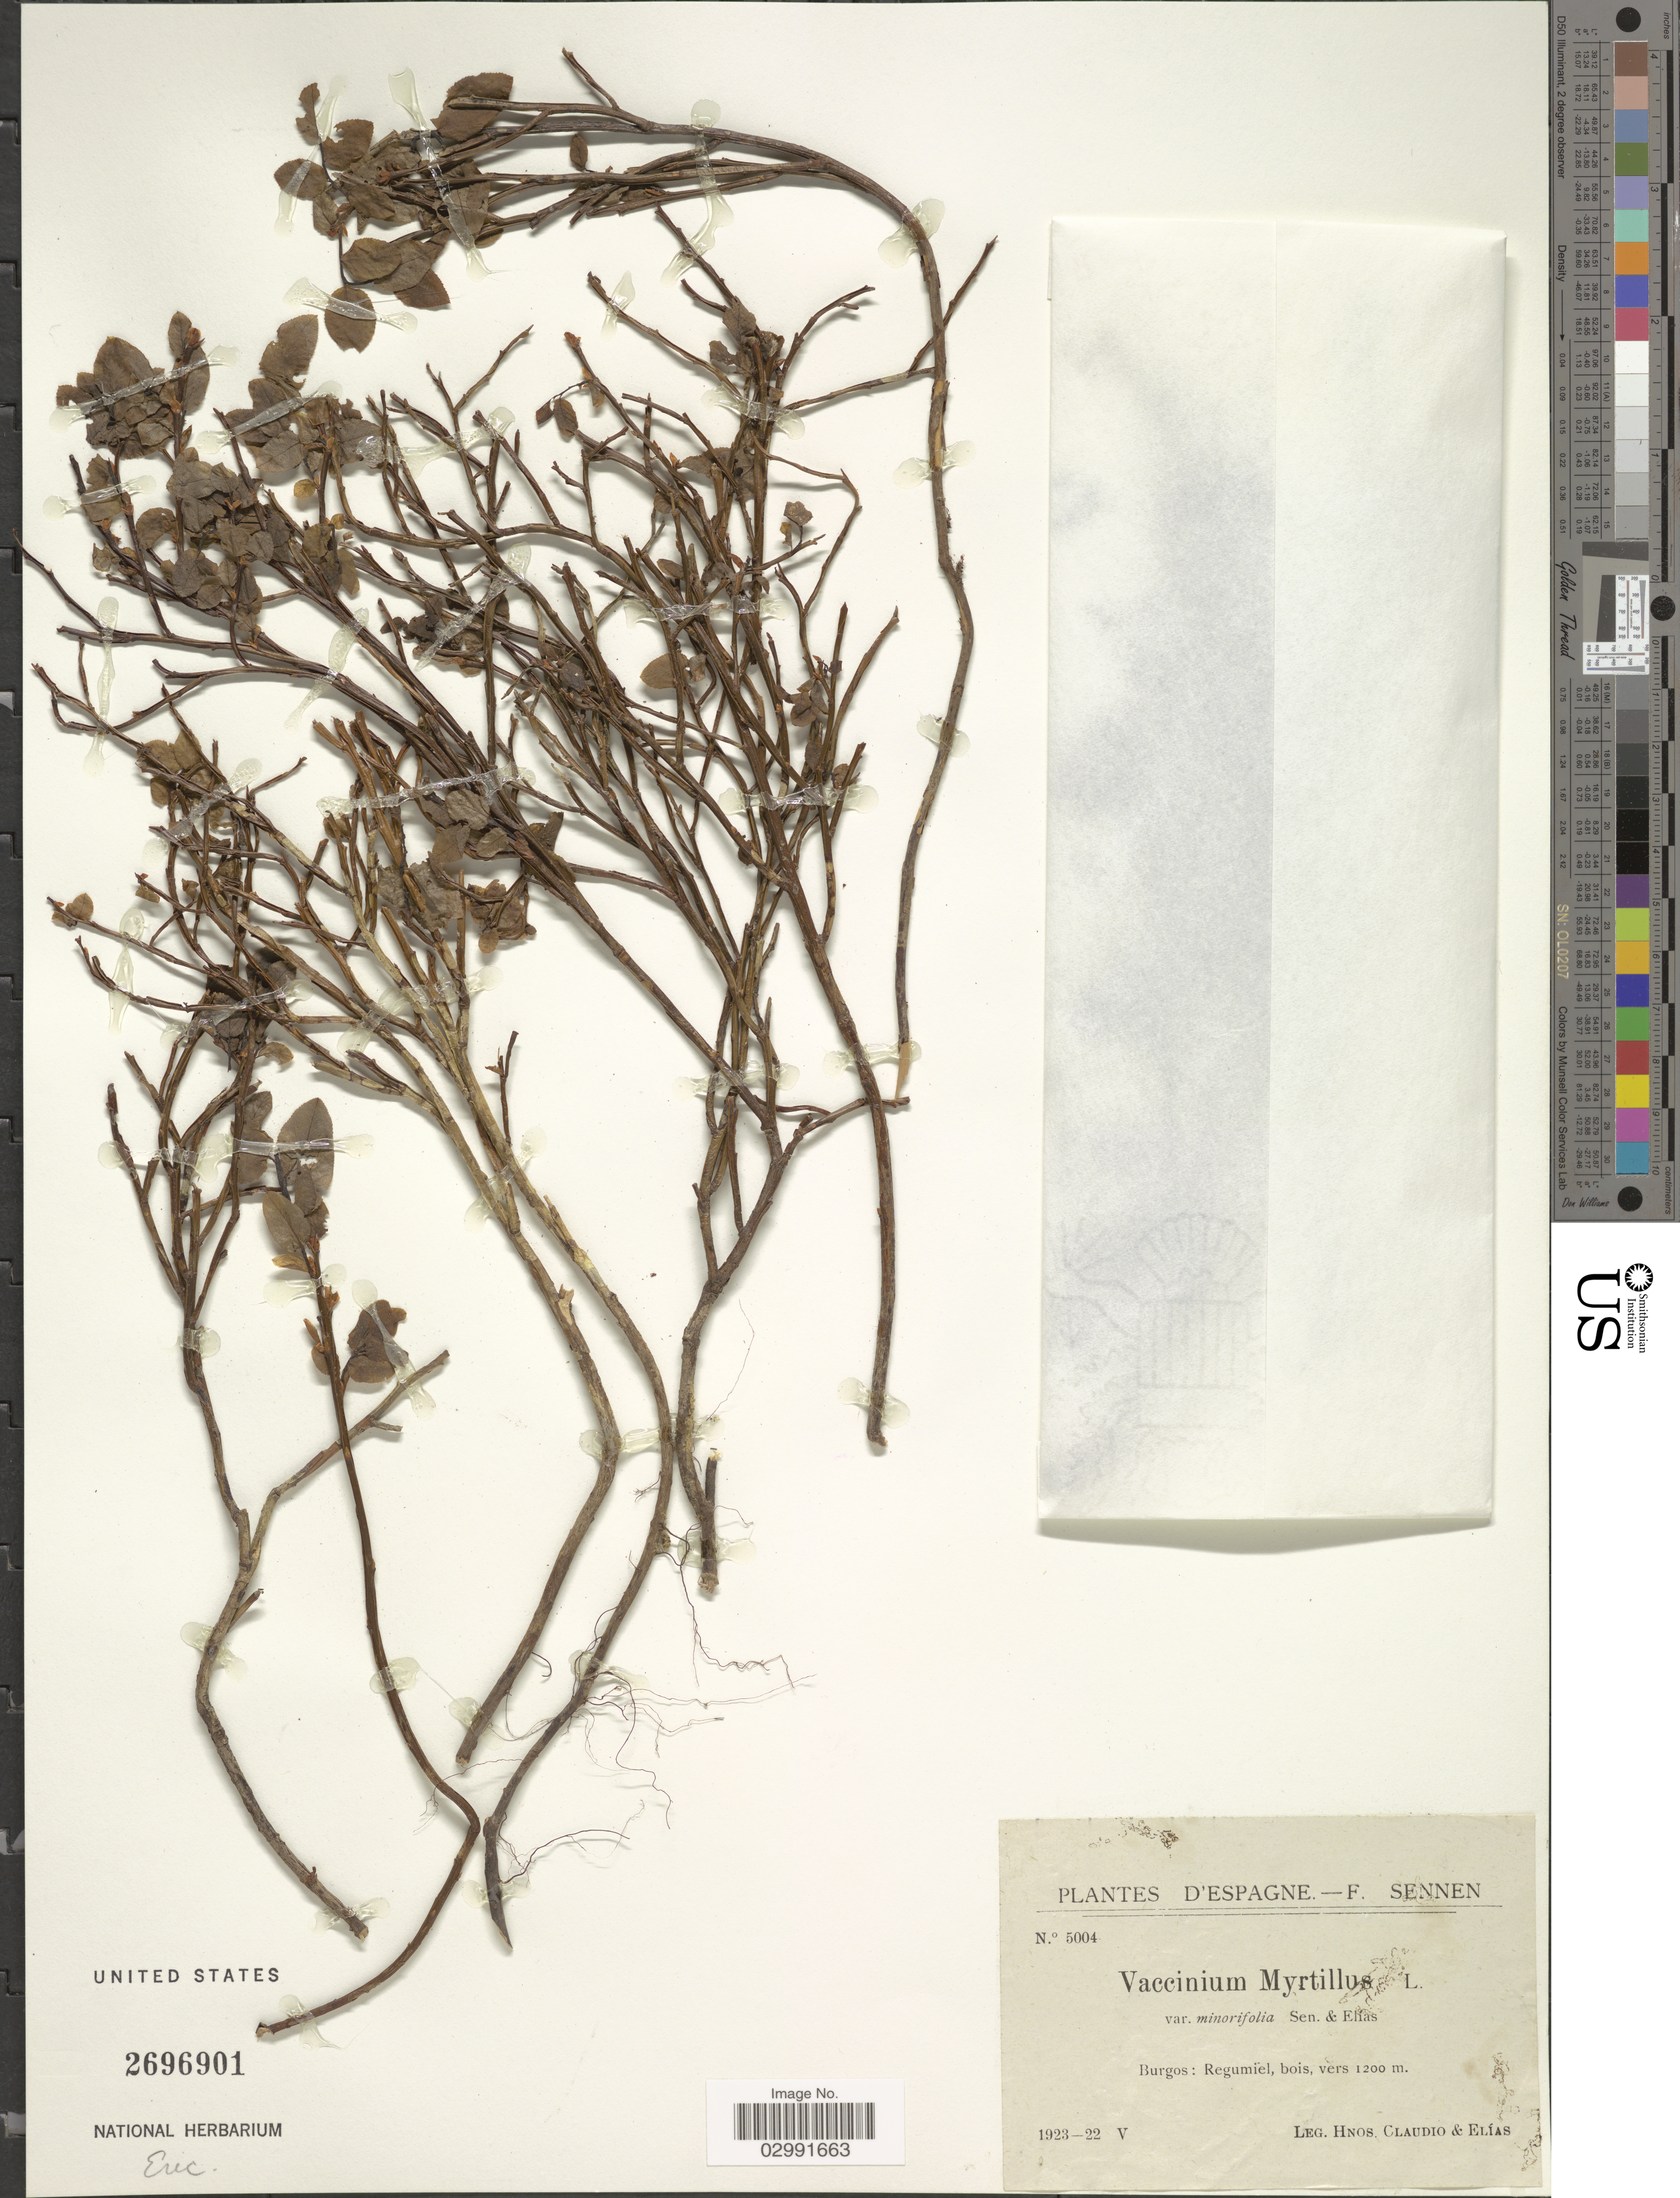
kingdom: Plantae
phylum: Tracheophyta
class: Magnoliopsida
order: Ericales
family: Ericaceae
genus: Vaccinium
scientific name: Vaccinium myrtillus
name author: L.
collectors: Claudio & Bro. Elias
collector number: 5004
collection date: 1923-05-22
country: Spain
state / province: Castilla y León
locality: Burgos: Regumiel.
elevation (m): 1200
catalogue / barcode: US 2696901